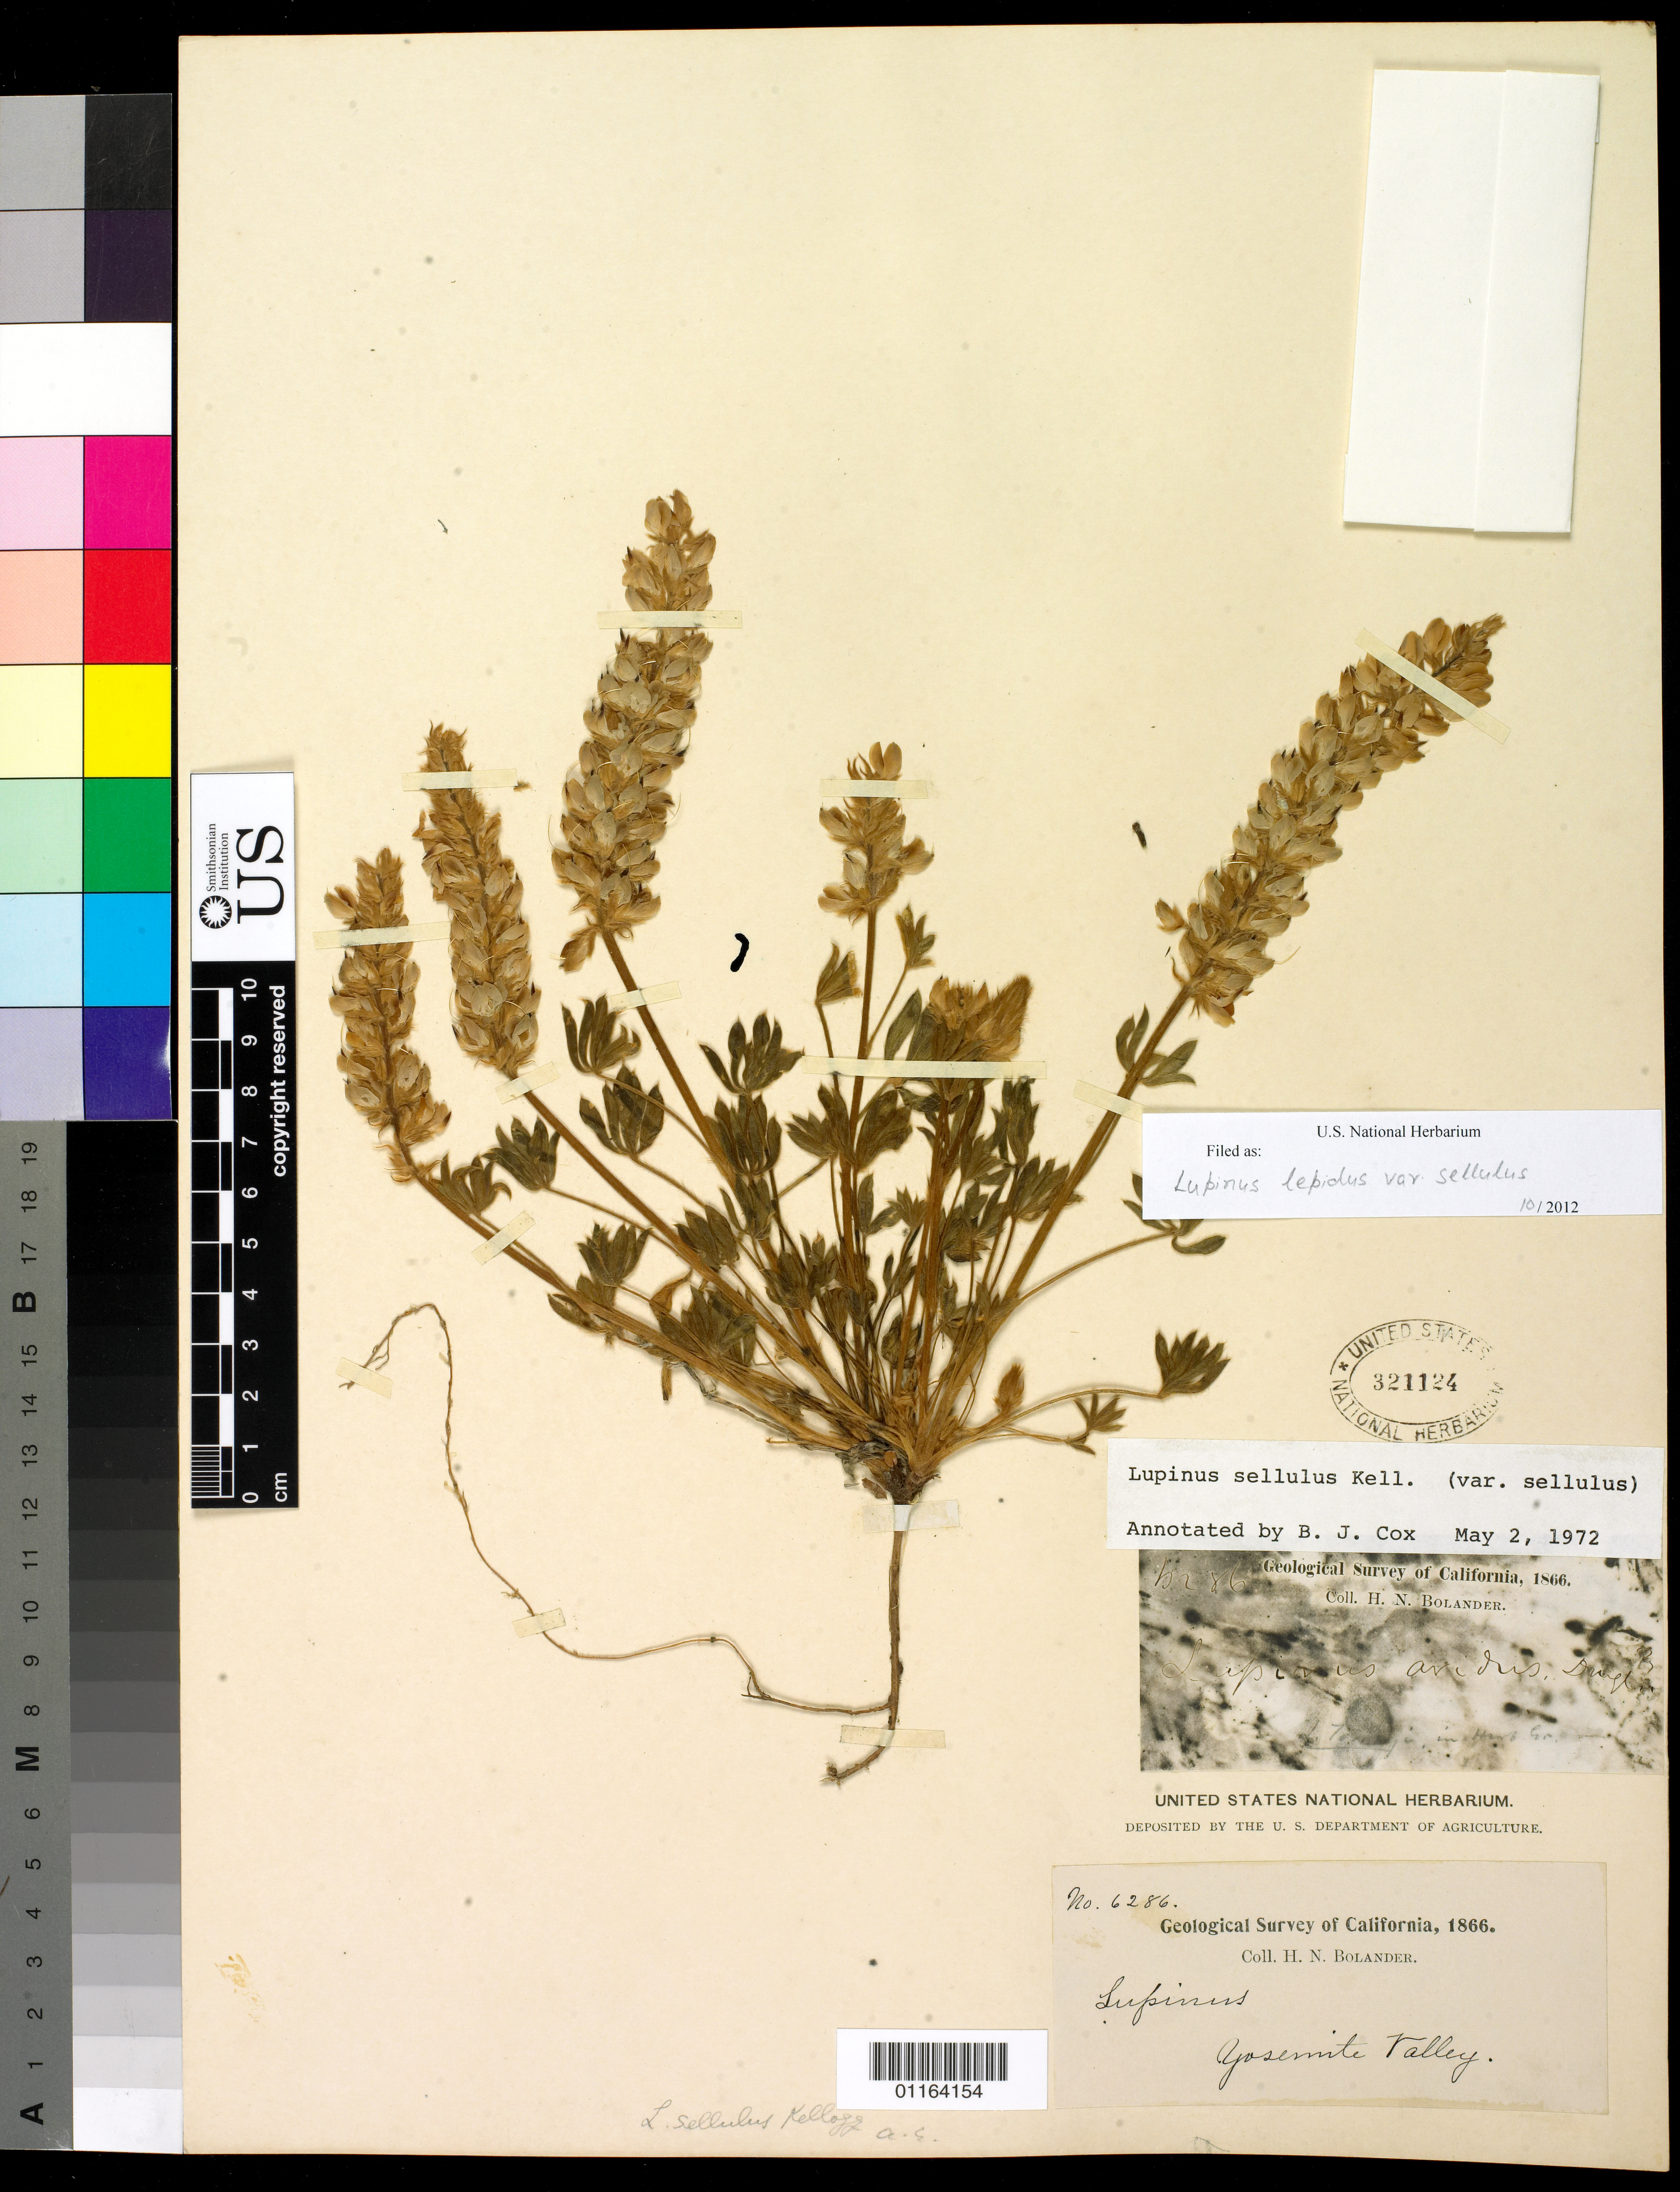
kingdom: Plantae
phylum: Tracheophyta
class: Magnoliopsida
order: Fabales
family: Fabaceae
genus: Lupinus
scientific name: Lupinus sellulus var. sellulus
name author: Kellogg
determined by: Cox, B. J.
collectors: H. Bolander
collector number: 6286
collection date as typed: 1866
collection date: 1866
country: United States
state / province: California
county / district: Mariposa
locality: Yosemite valley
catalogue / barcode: US 321124